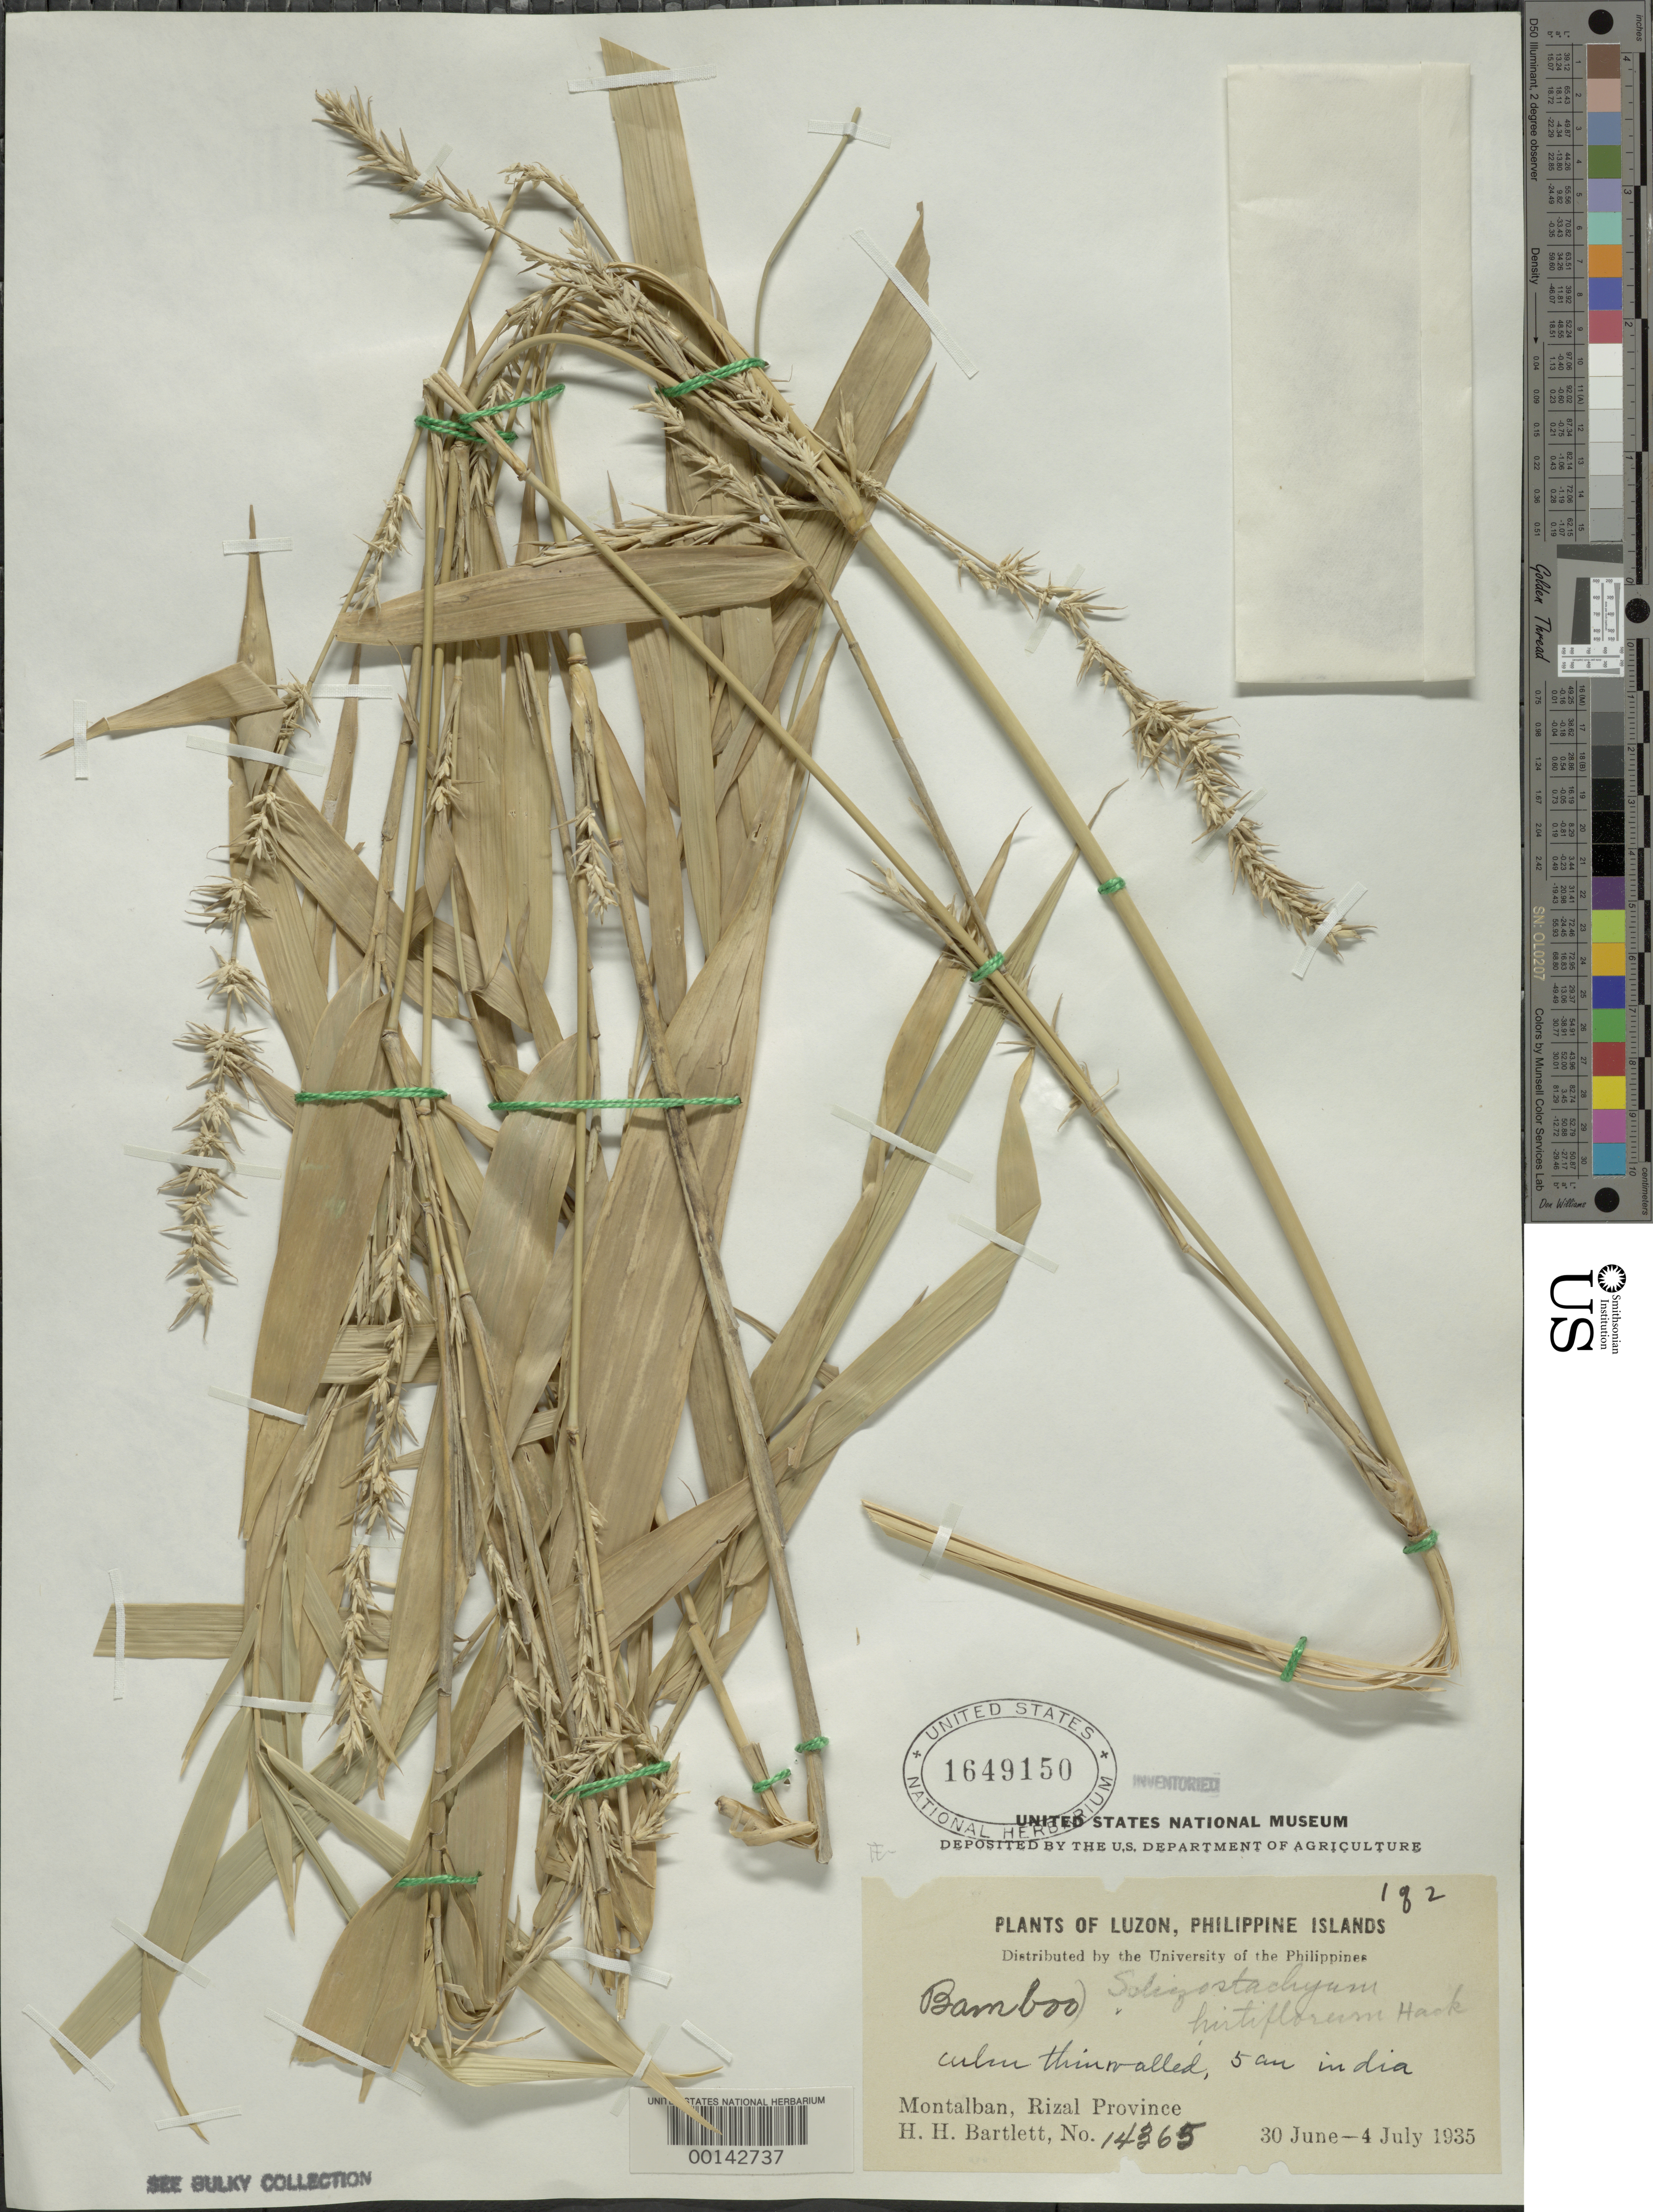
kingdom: Plantae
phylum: Tracheophyta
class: Liliopsida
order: Poales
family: Poaceae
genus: Schizostachyum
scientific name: Schizostachyum sp.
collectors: H. H. Bartlett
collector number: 14365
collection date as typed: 30 Jun 1935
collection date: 1935-06-30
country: Philippines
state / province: Calabarzon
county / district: Rizal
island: Luzon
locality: Montalban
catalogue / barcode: US 1649150